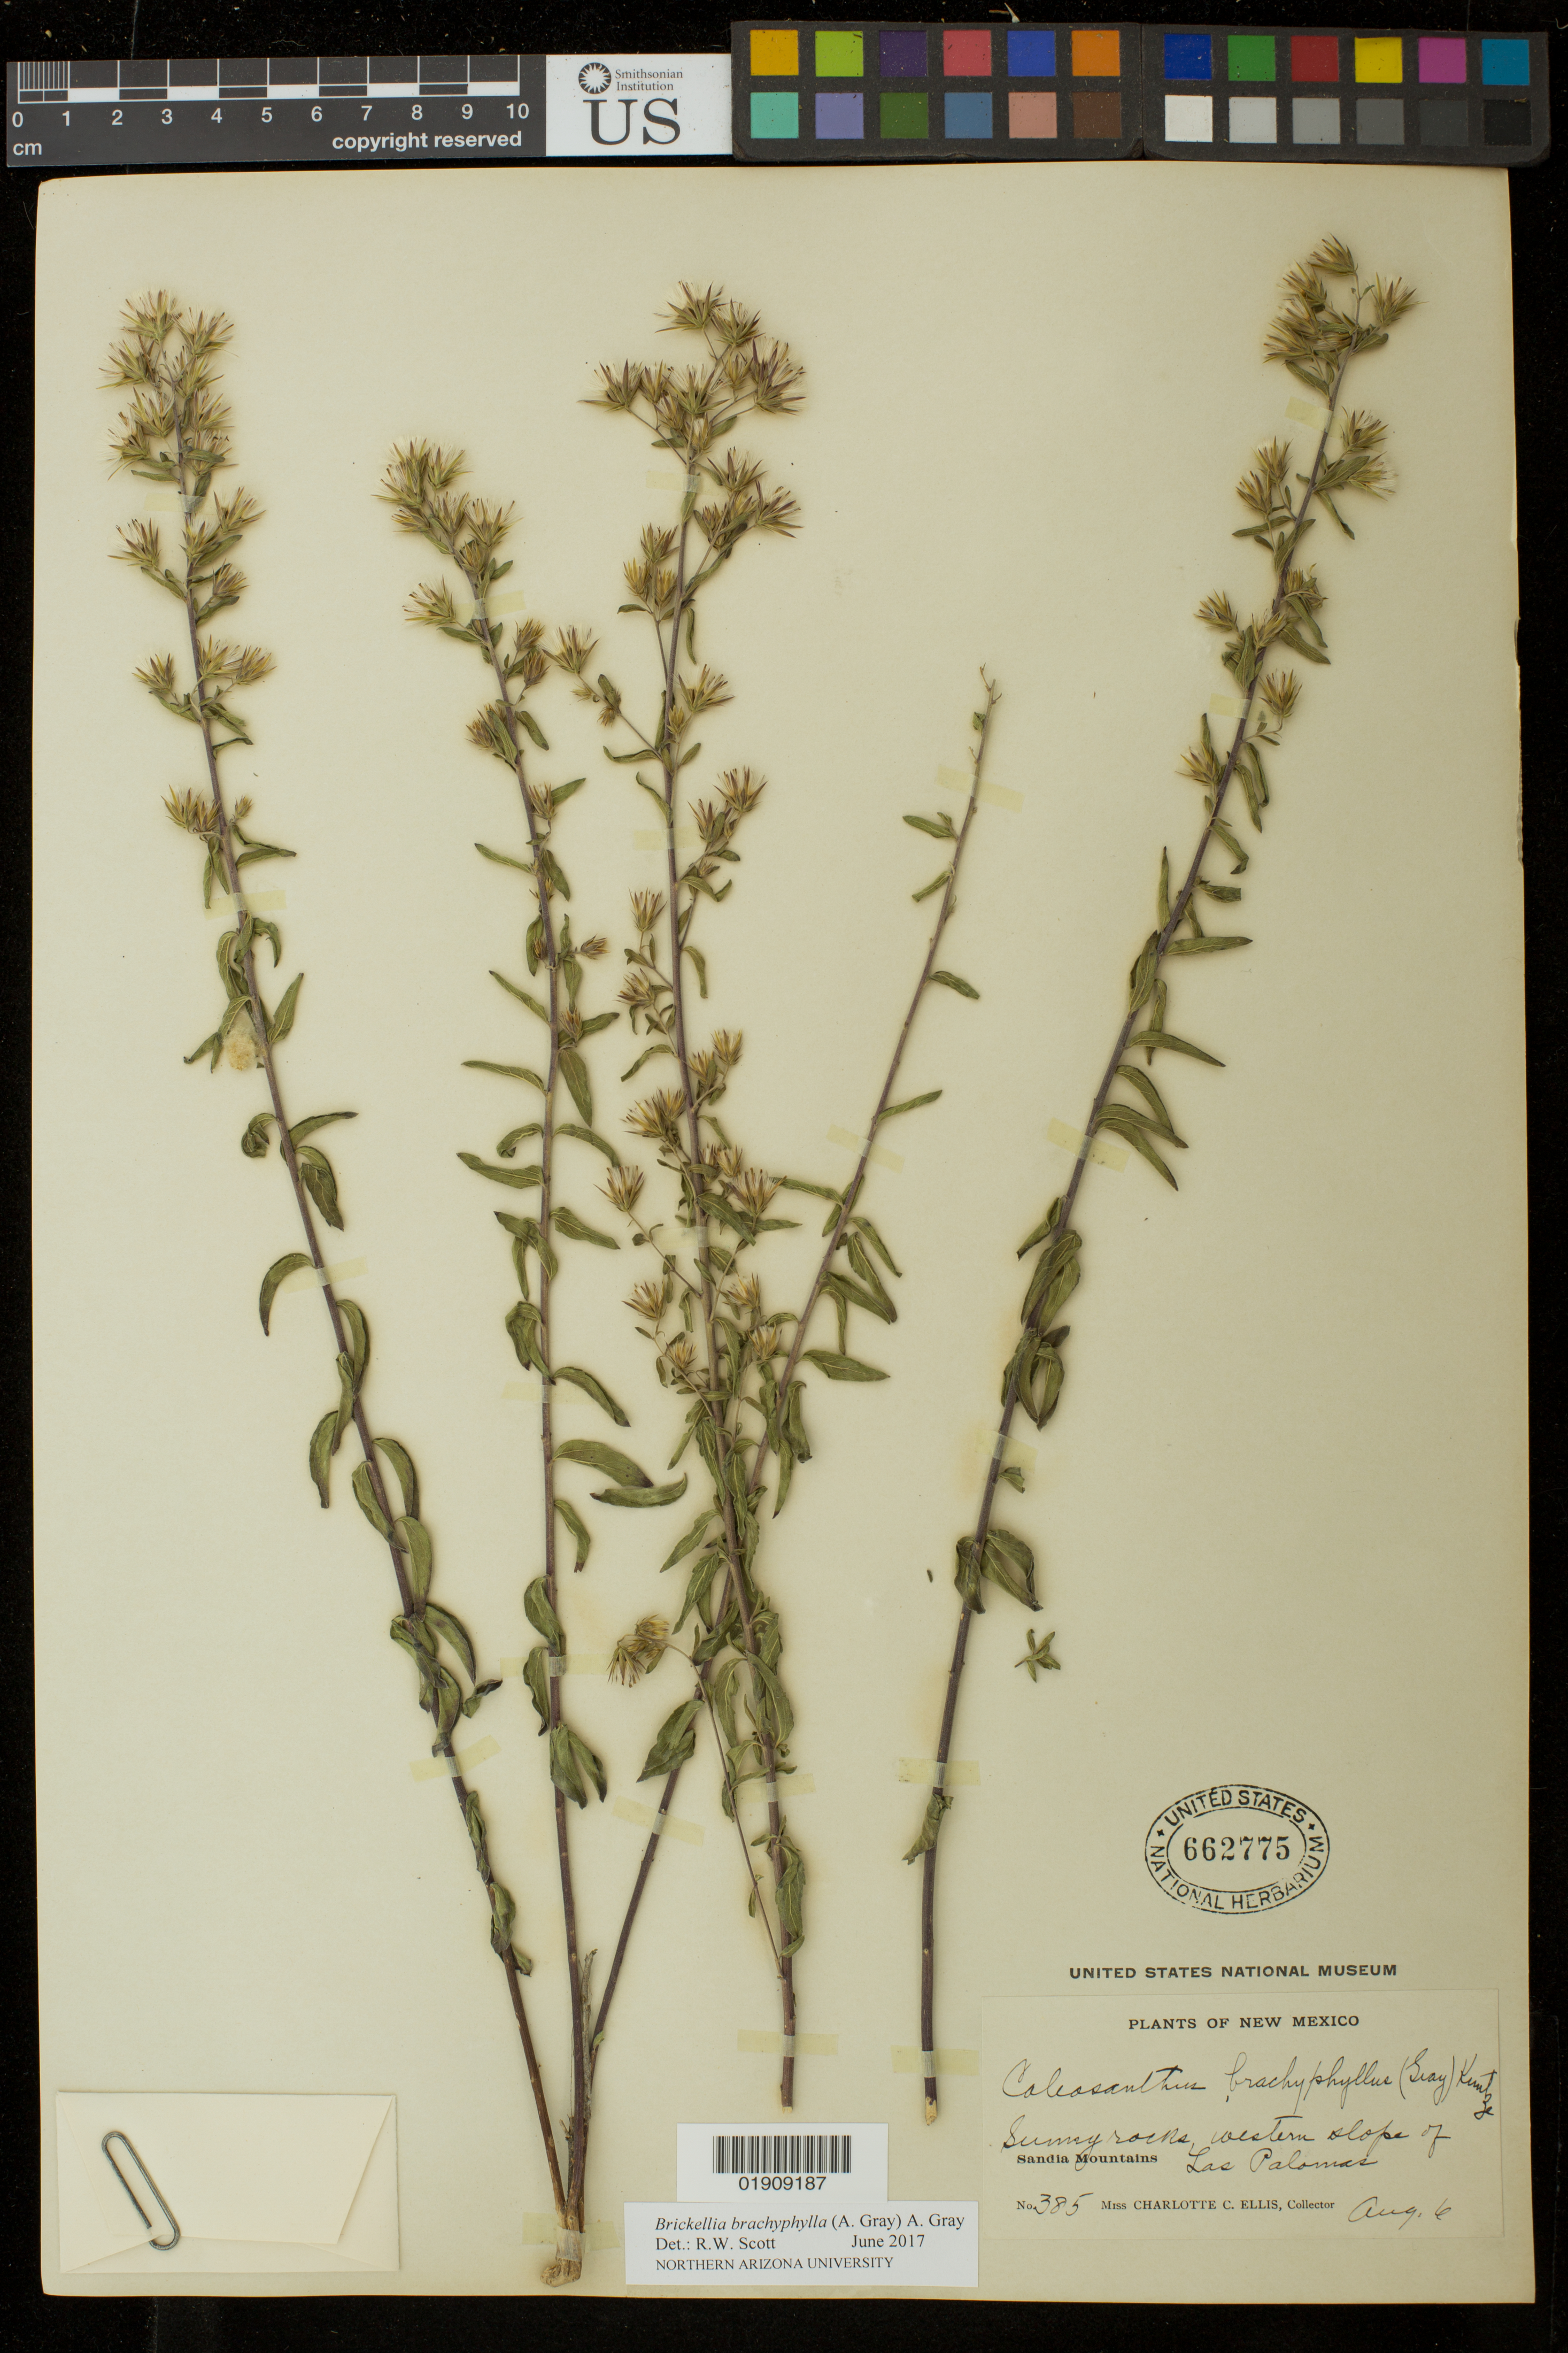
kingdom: Plantae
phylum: Tracheophyta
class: Magnoliopsida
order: Asterales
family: Asteraceae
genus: Brickellia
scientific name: Brickellia brachyphylla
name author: (A. Gray) A. Gray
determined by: Scott, R. W.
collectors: C. C. Ellis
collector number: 385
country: United States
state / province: New Mexico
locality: Sandia Mountains, Sawpit Canyon.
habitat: Sunny rocks, W slope of Las Palomas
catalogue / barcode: US 662775